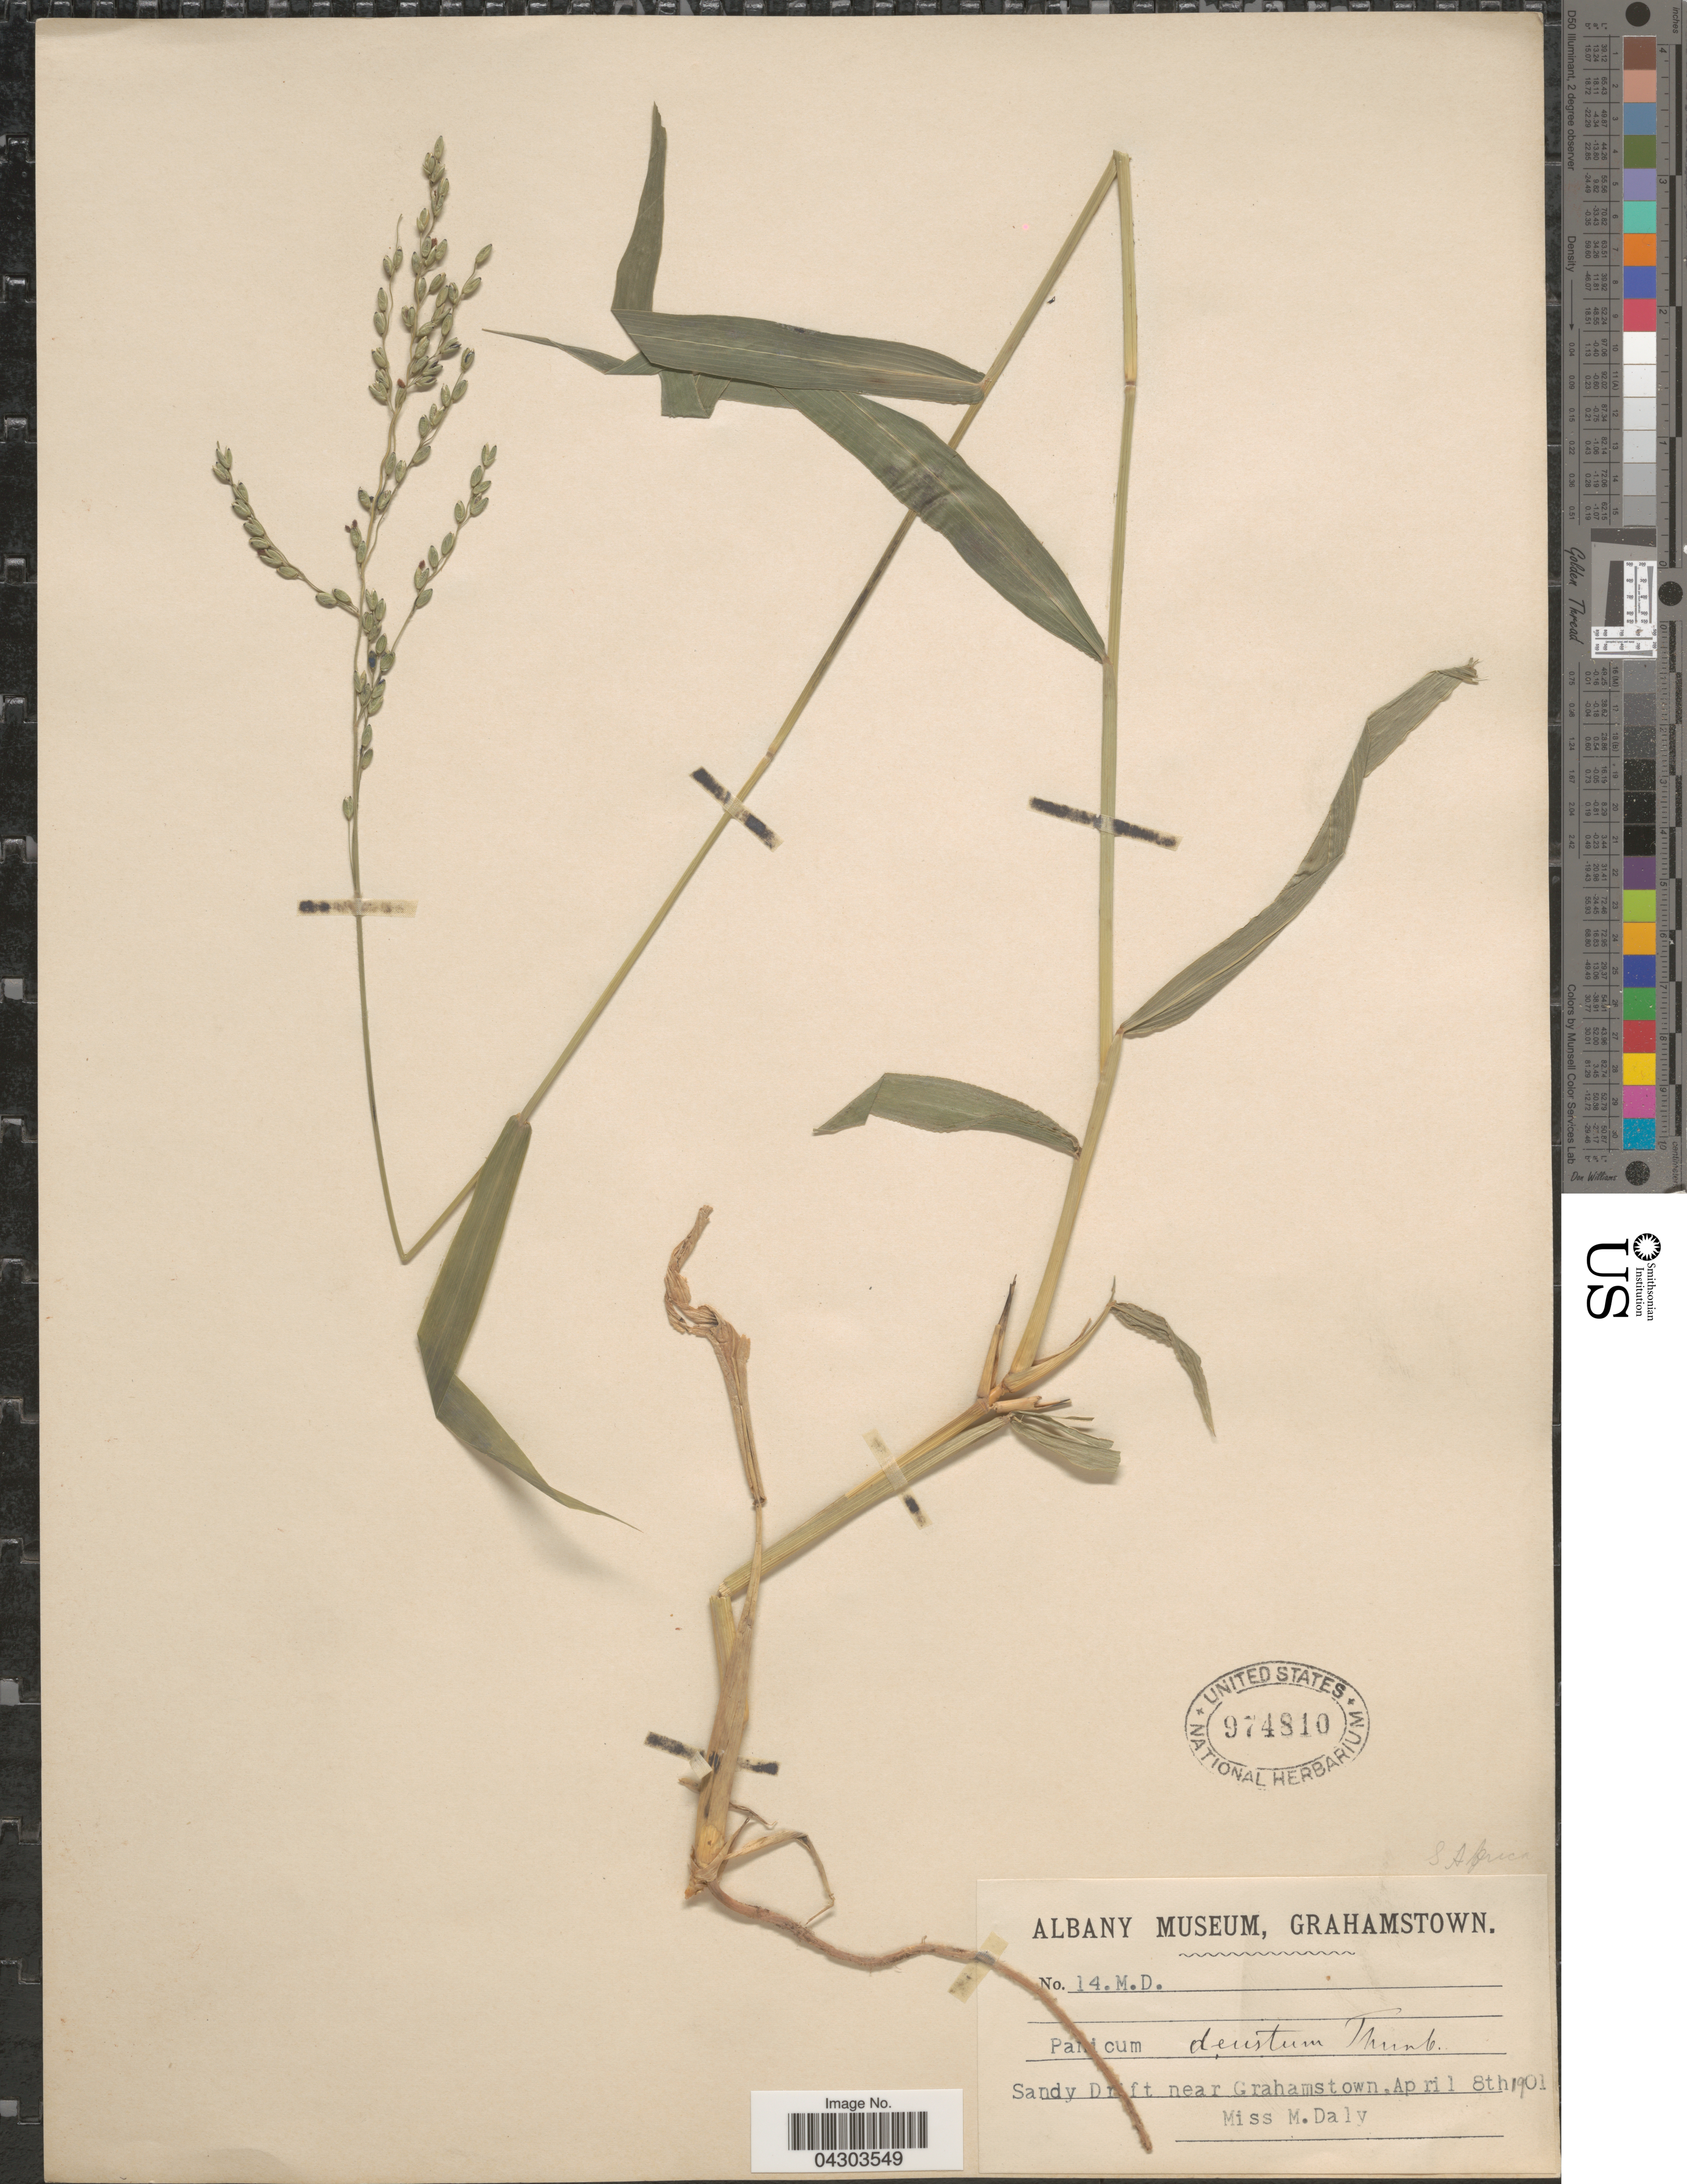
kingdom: Plantae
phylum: Tracheophyta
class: Liliopsida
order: Poales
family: Poaceae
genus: Panicum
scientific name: Panicum deustum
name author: Thunb.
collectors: M. Daly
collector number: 14M.D.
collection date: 1901-04-08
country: South Africa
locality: Sandy Drift near Grahamstown. S. Africa.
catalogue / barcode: US 974810